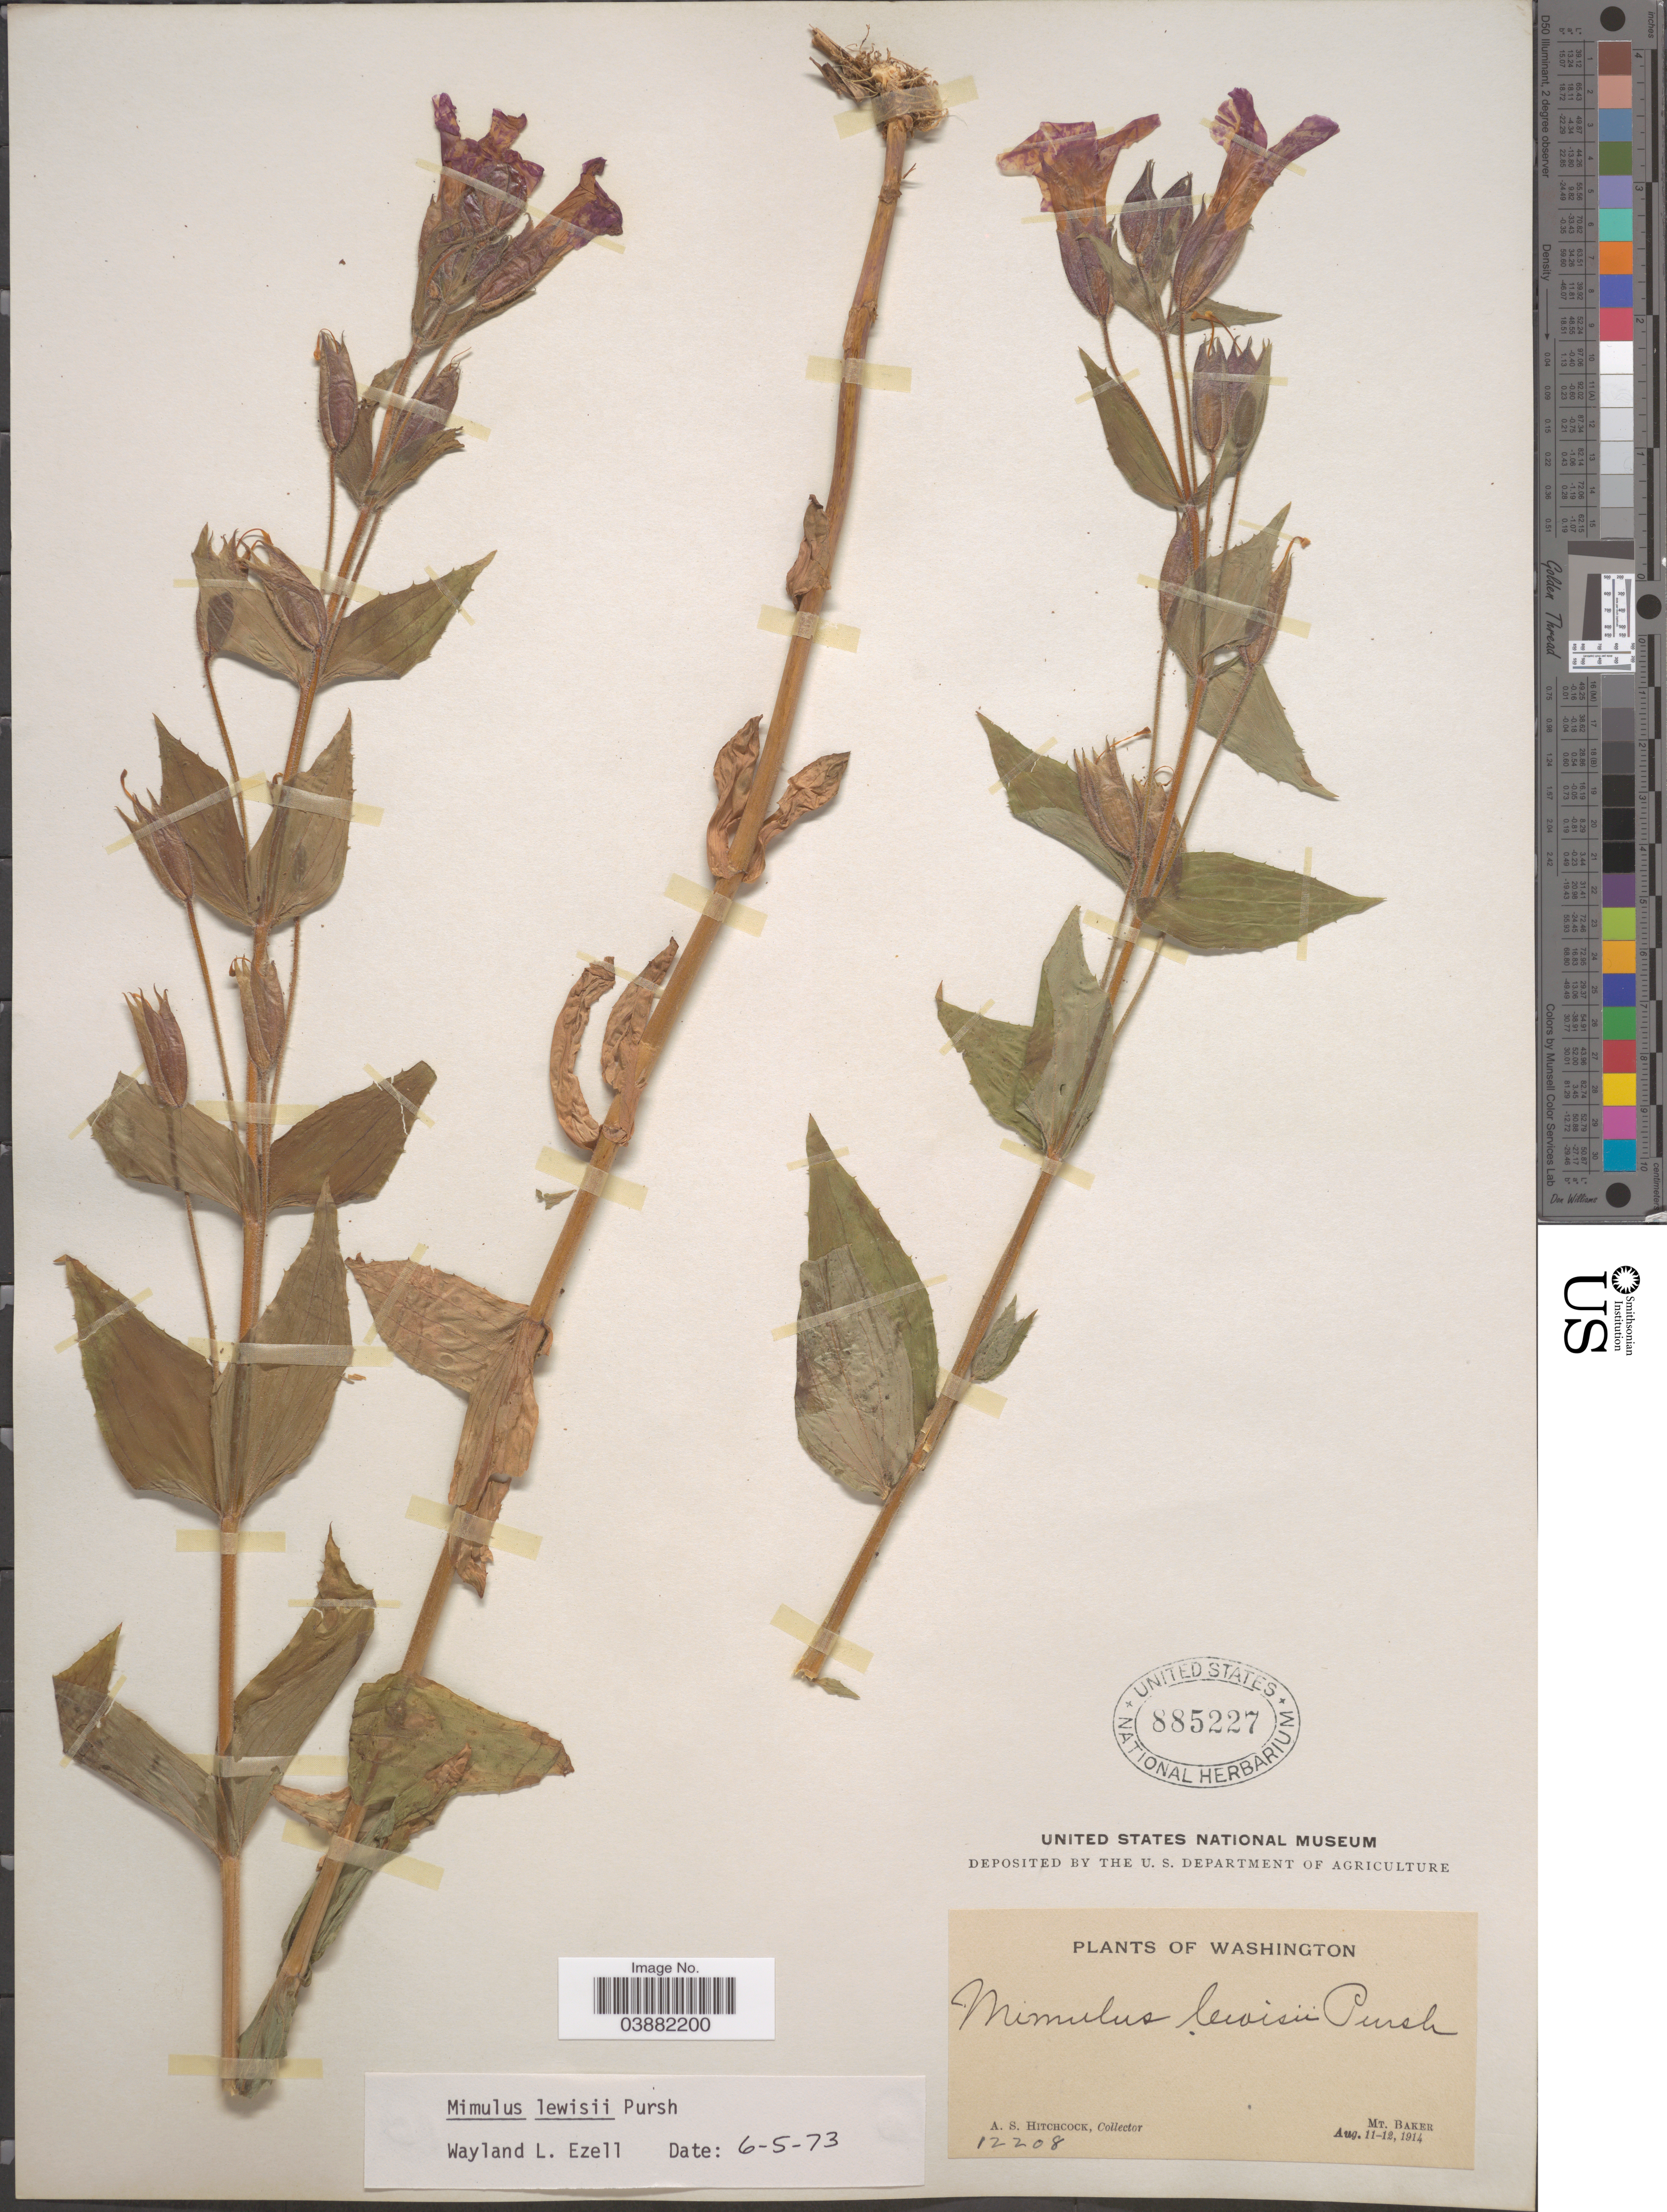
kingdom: Plantae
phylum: Tracheophyta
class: Magnoliopsida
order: Lamiales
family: Phrymaceae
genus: Mimulus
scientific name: Mimulus lewisii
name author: Pursh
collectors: A. S. Hitchcock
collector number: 12208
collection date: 1914-08-11/1914-08-12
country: United States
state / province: Washington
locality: Mt. Baker.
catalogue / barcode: US 885227